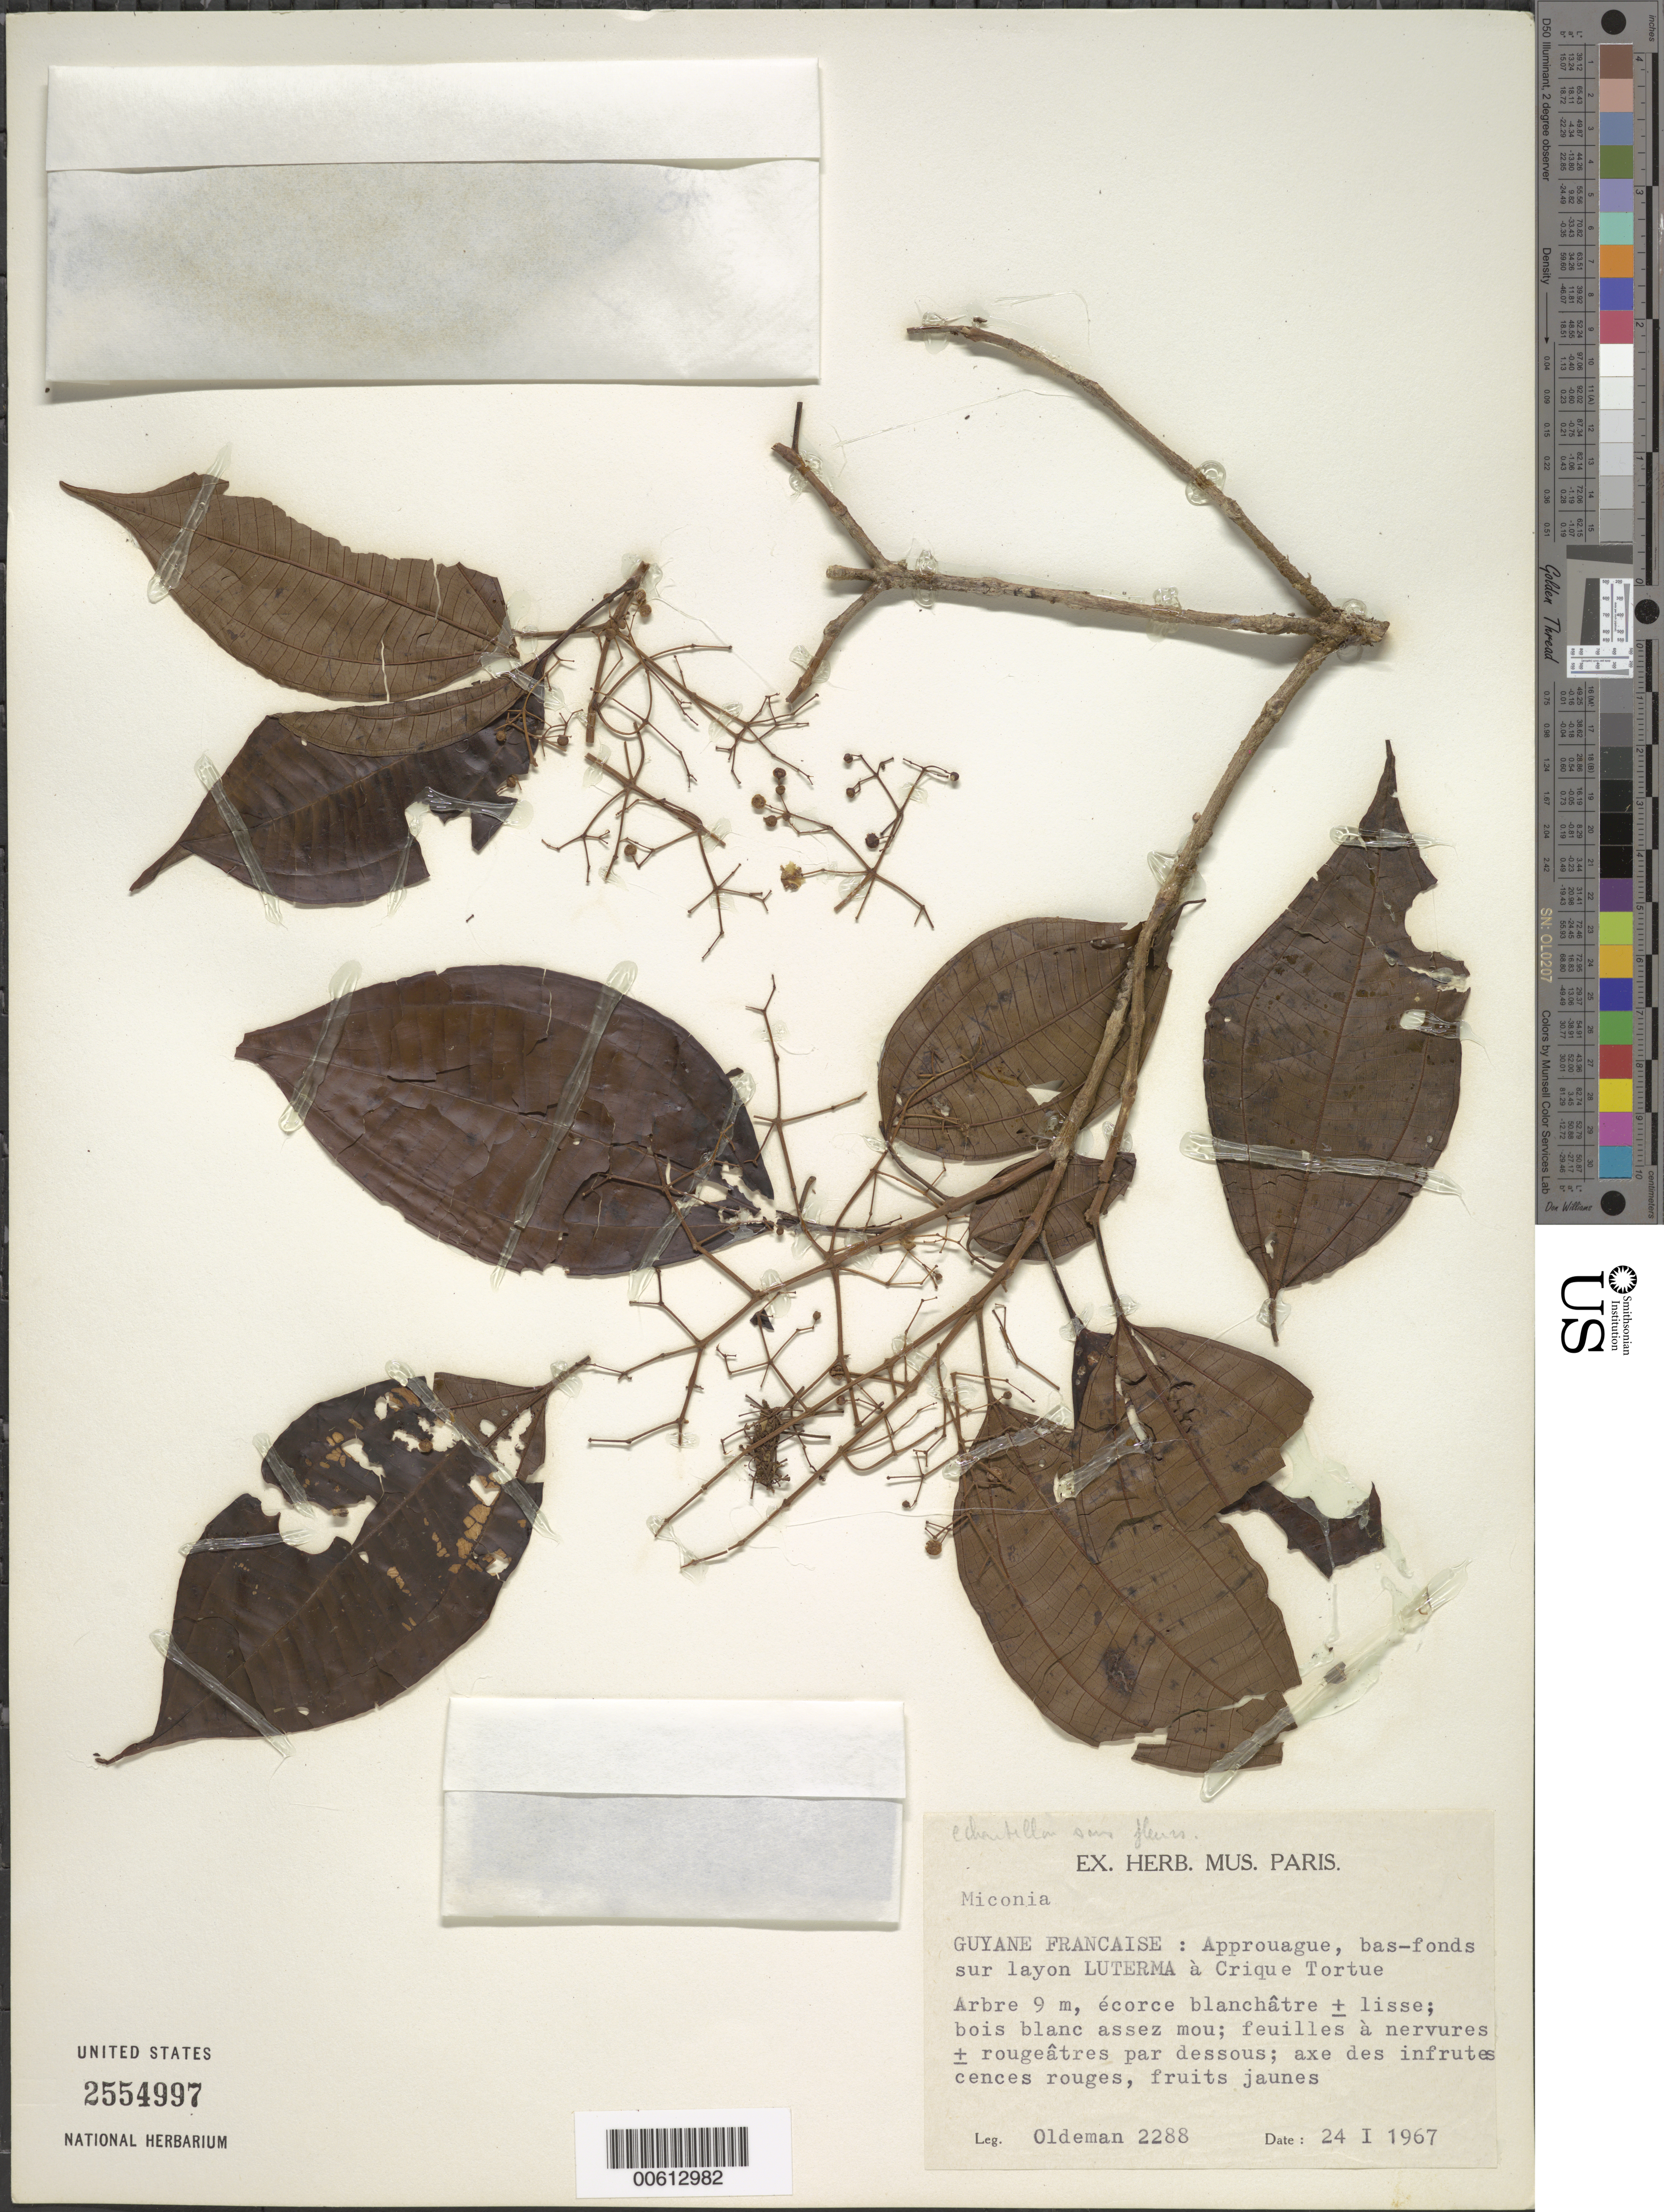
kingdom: Plantae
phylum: Tracheophyta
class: Magnoliopsida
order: Myrtales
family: Melastomataceae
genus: Miconia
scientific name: Miconia sp.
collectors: R. Oldeman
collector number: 2288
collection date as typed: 24-Jan-67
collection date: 1967-01-24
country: French Guiana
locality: Approuague, bas fonds fur layon Luterma a crique Tortue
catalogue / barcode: US 2554997